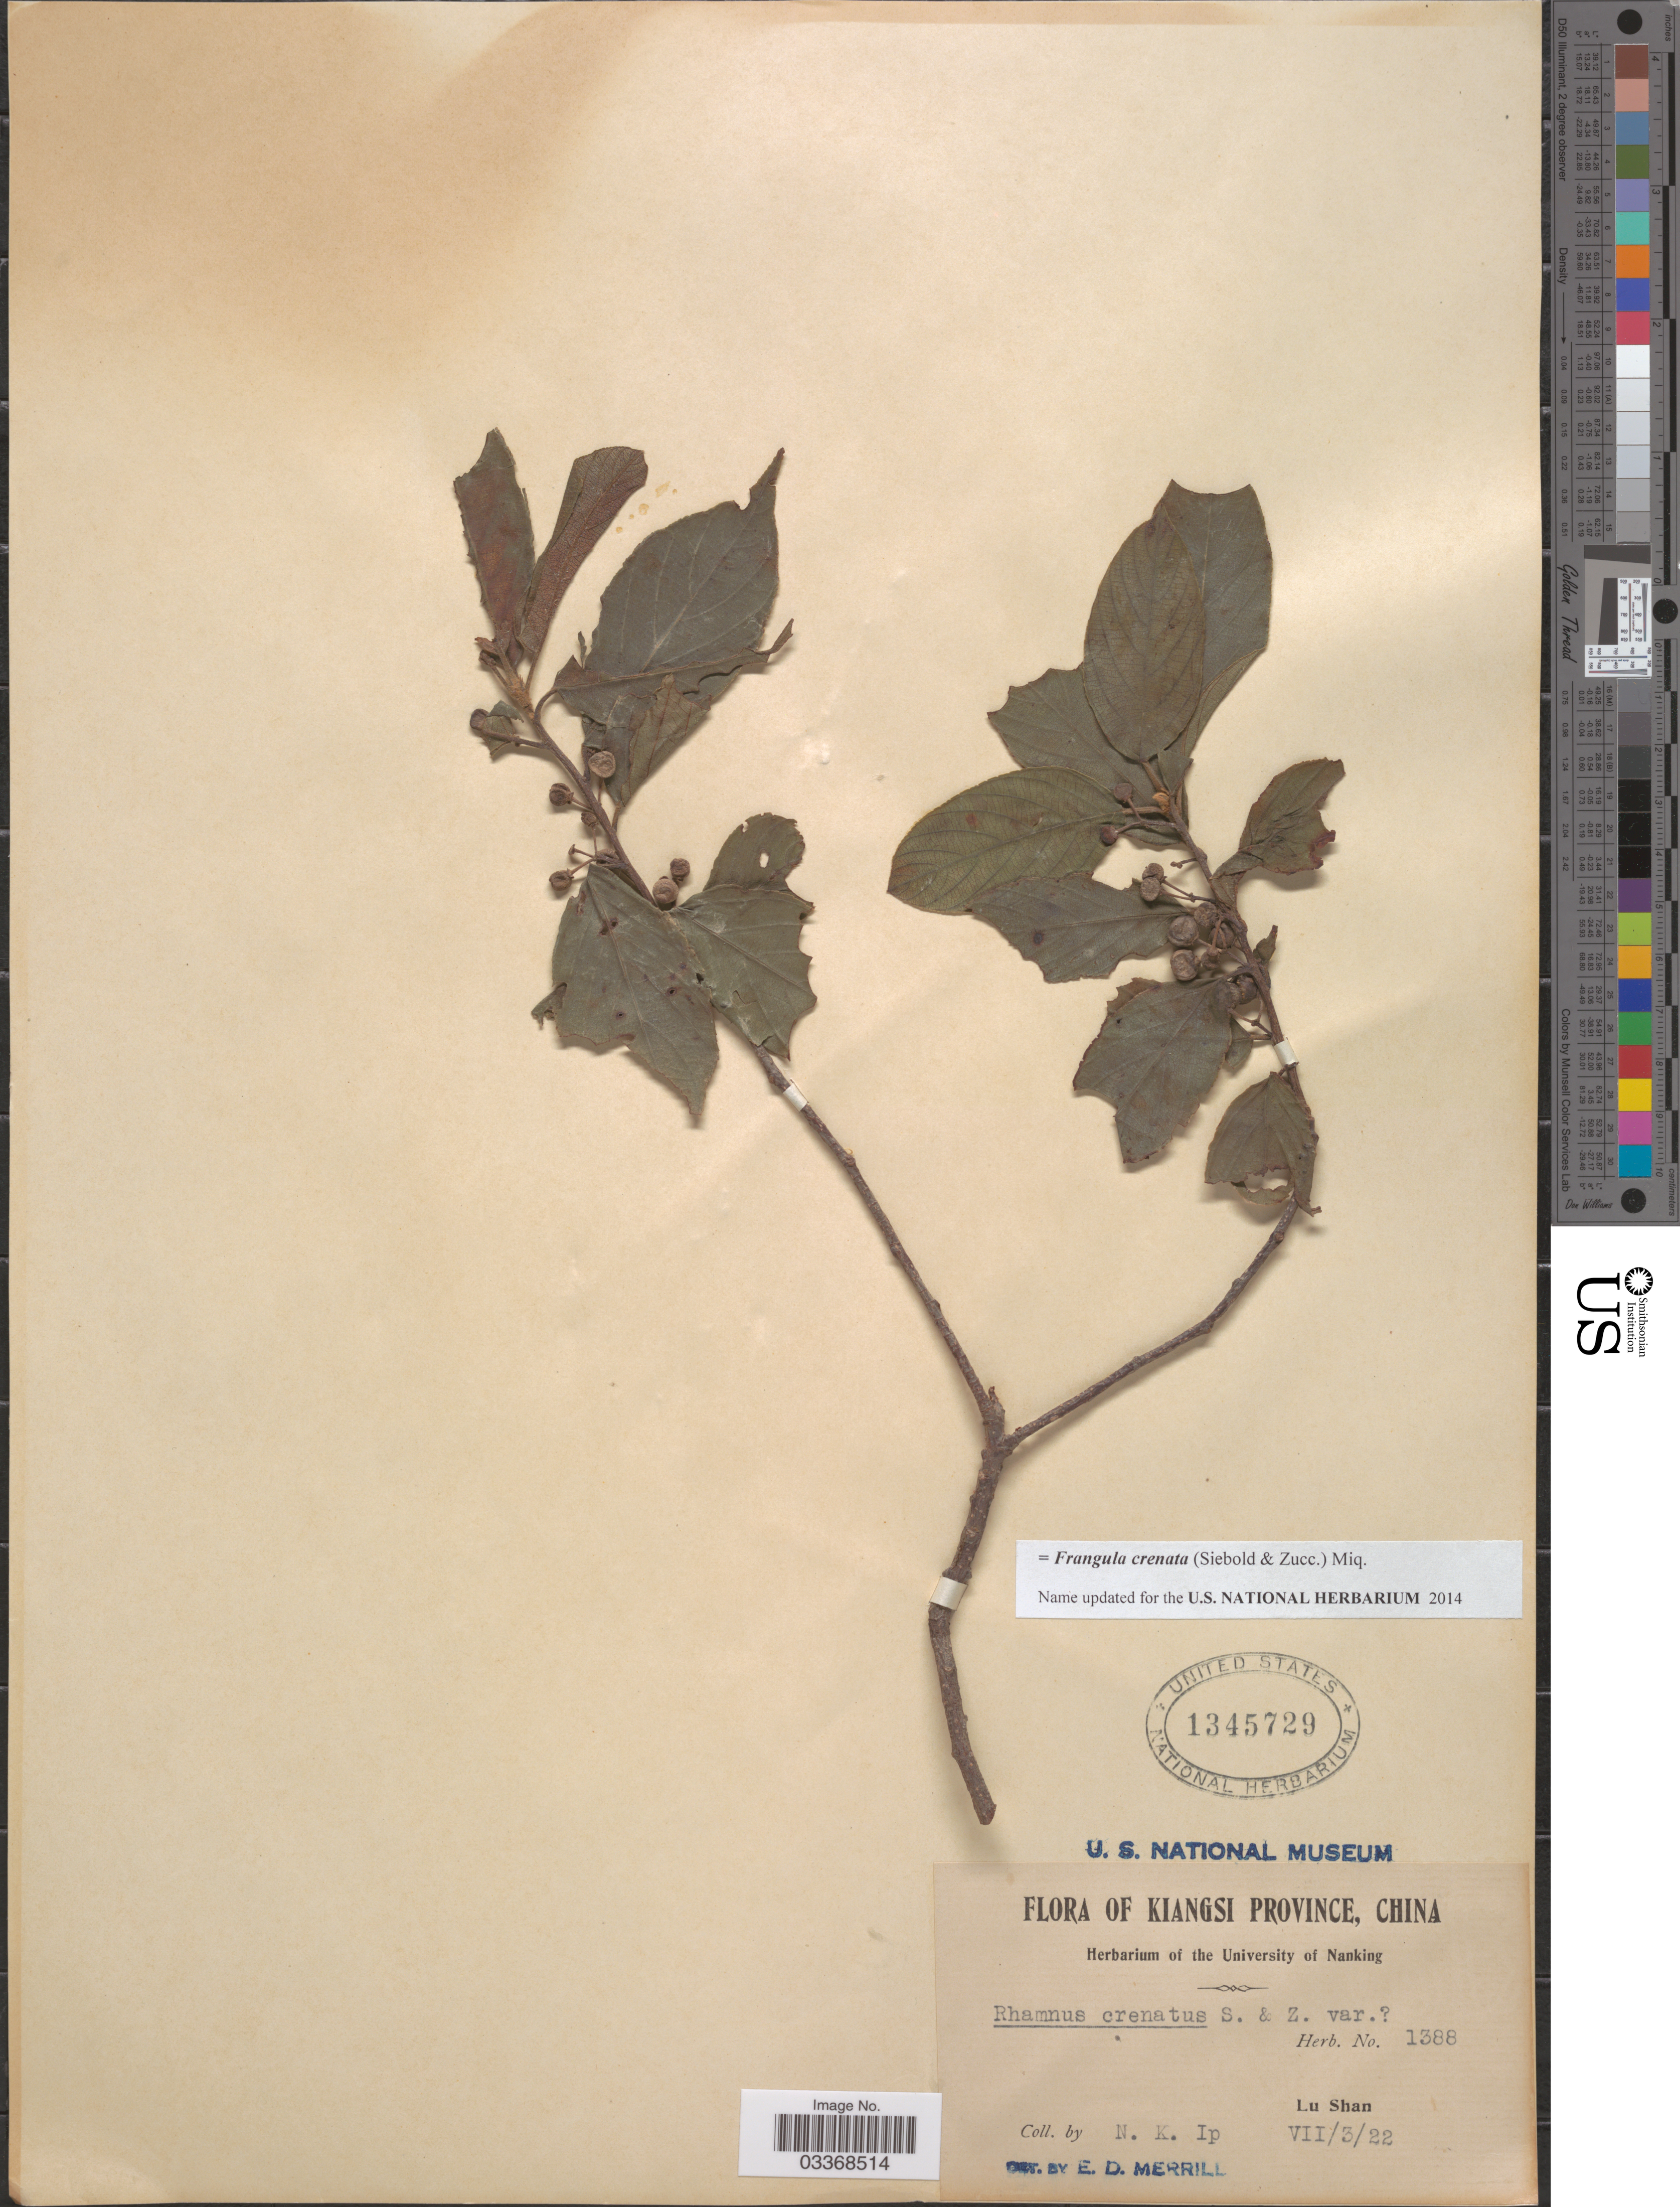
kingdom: Plantae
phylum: Tracheophyta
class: Magnoliopsida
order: Rosales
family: Rhamnaceae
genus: Frangula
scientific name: Frangula crenata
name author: (Siebold & Zucc.) Miq.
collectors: N. Ip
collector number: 1388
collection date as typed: Transcribed d/m/y: 3/7/22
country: China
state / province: Jiangxi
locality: Kiangsi Province. Lu Shan.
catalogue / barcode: US 1345729